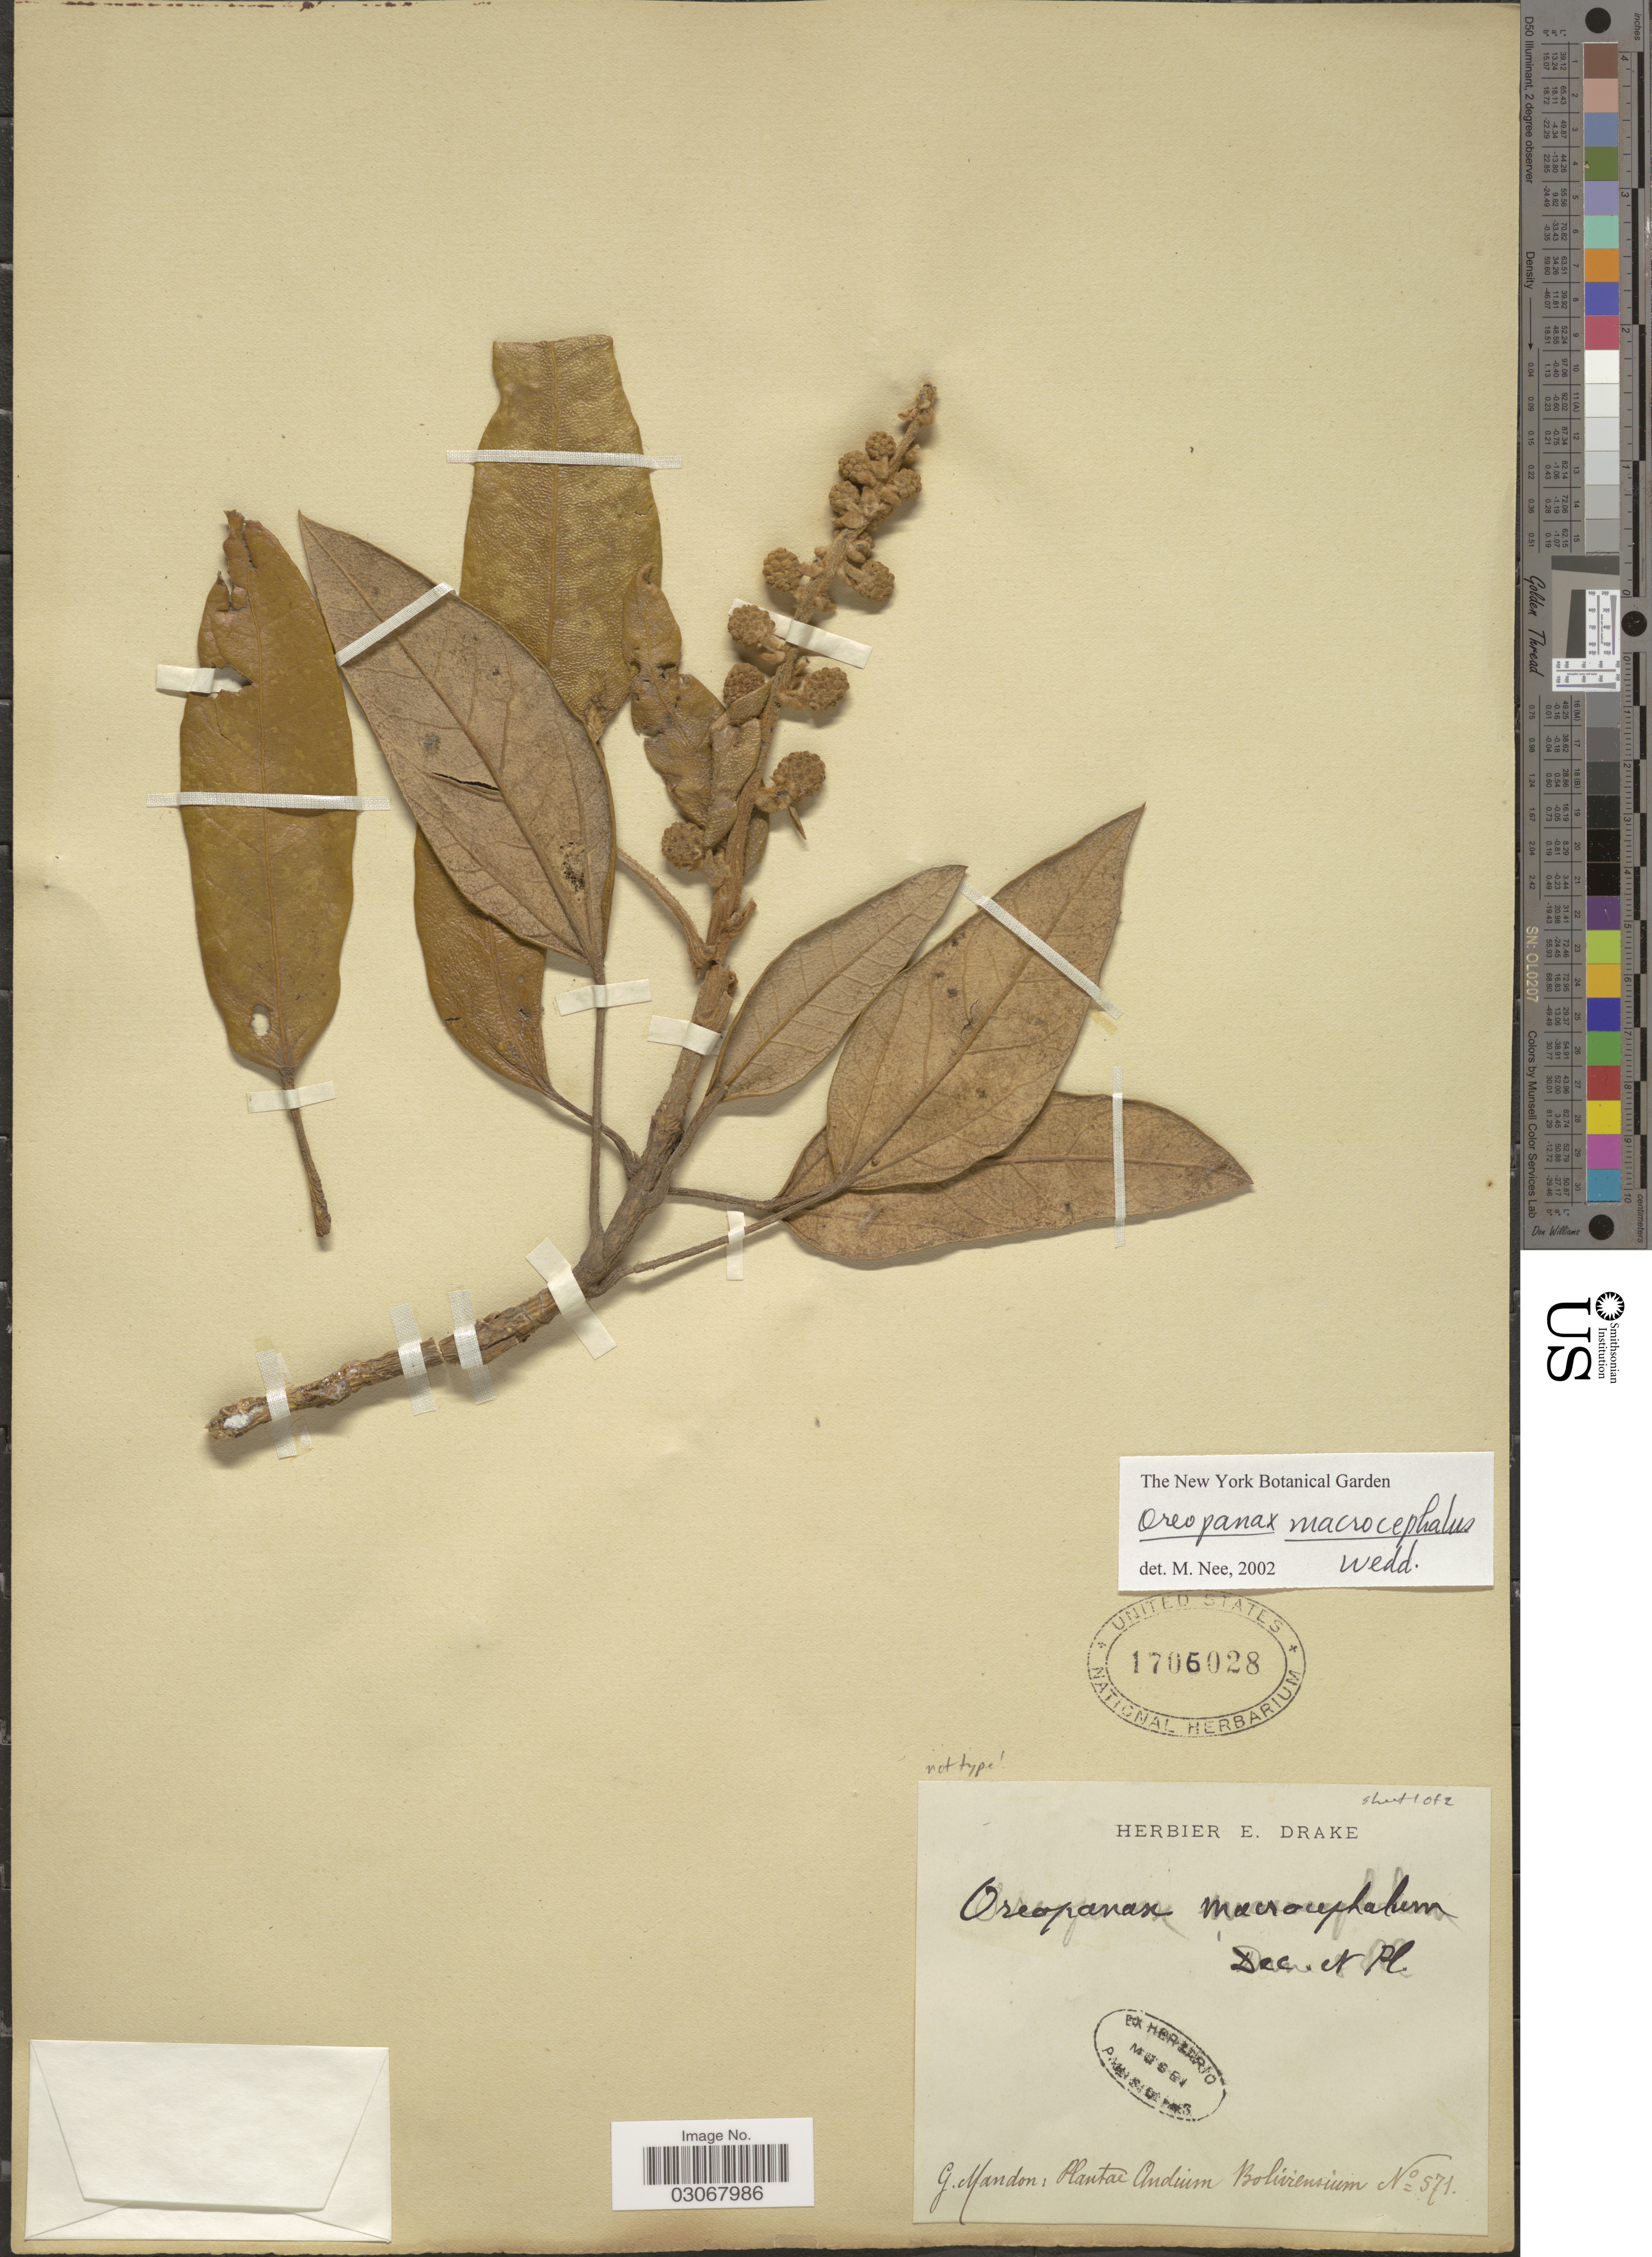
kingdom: Plantae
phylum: Tracheophyta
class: Magnoliopsida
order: Apiales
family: Araliaceae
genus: Oreopanax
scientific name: Oreopanax macrocephalus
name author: Decne. & Planch. ex Wedd.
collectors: G. Mandon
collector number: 571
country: Bolivia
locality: Andium Boliviensium.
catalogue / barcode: US 1706028